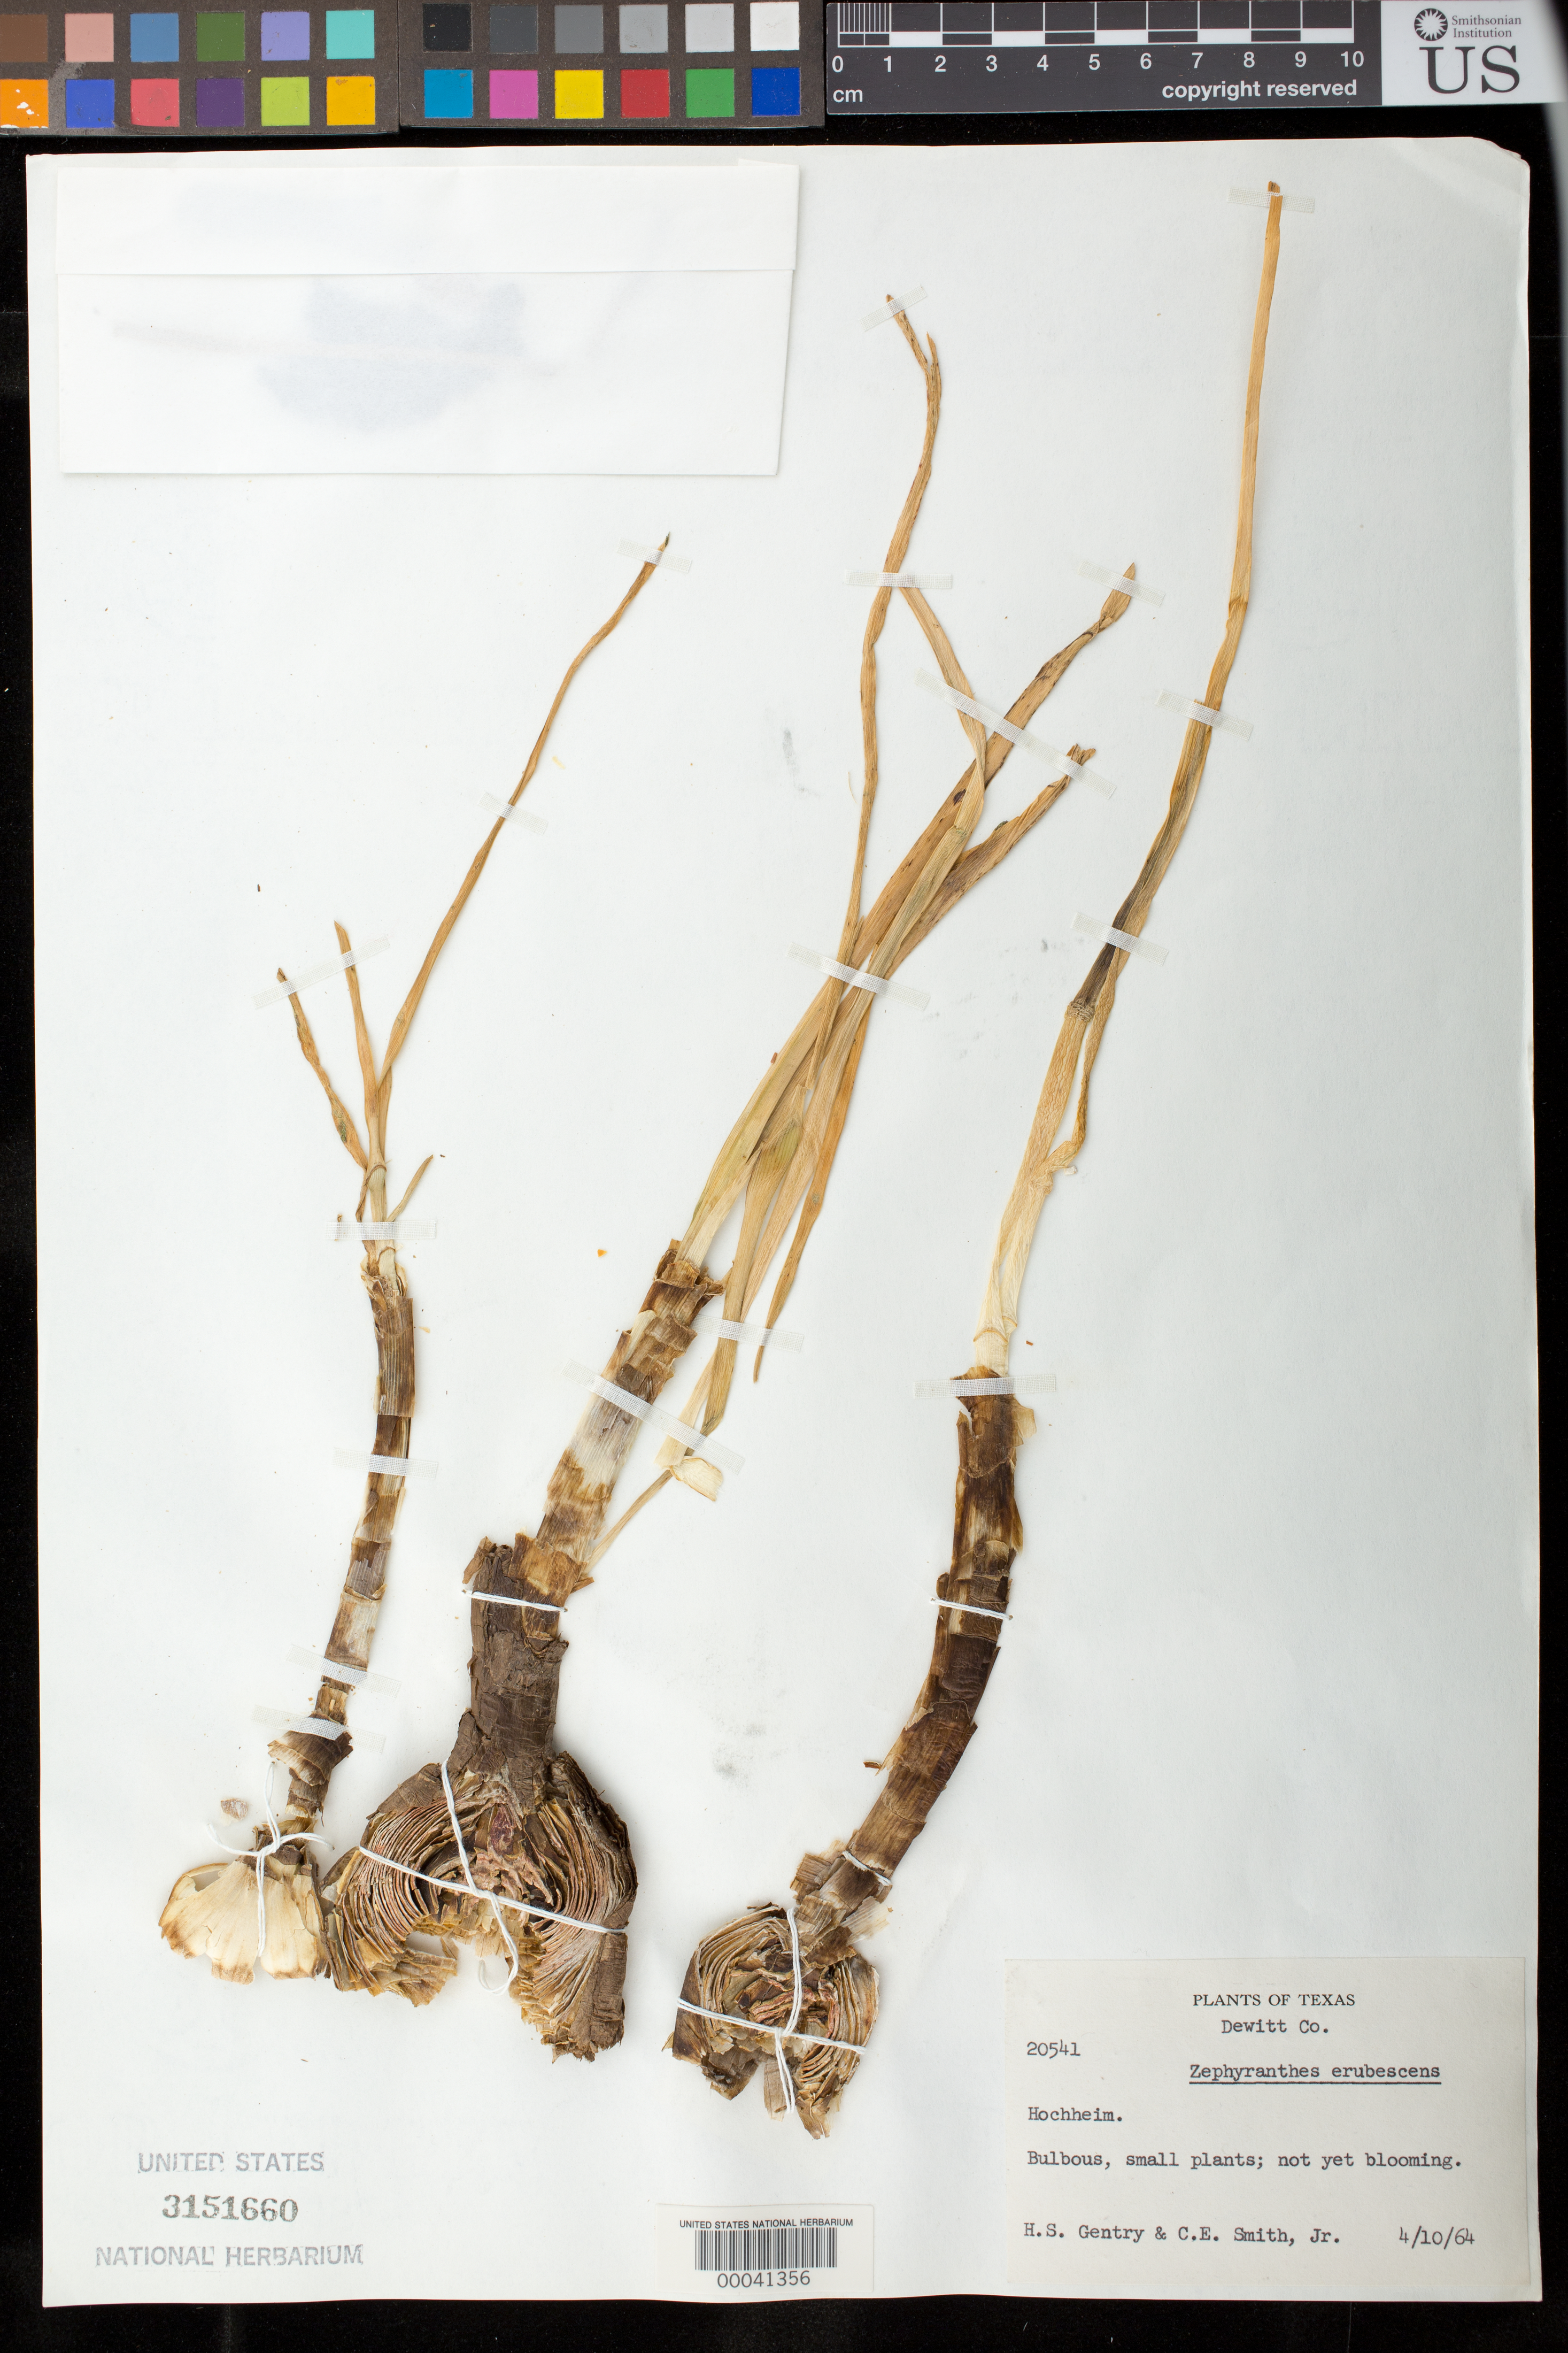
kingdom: Plantae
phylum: Tracheophyta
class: Liliopsida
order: Asparagales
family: Amaryllidaceae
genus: Zephyranthes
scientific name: Zephyranthes erubescens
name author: S. Watson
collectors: H. S. Gentry & C. E. Smith Jr.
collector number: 20541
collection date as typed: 04 Oct 1964 or 10 Apr 1964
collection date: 1964-04-10 or 1964-10-04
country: United States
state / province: Texas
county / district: De Witt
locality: Hochheim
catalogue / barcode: US 3151660